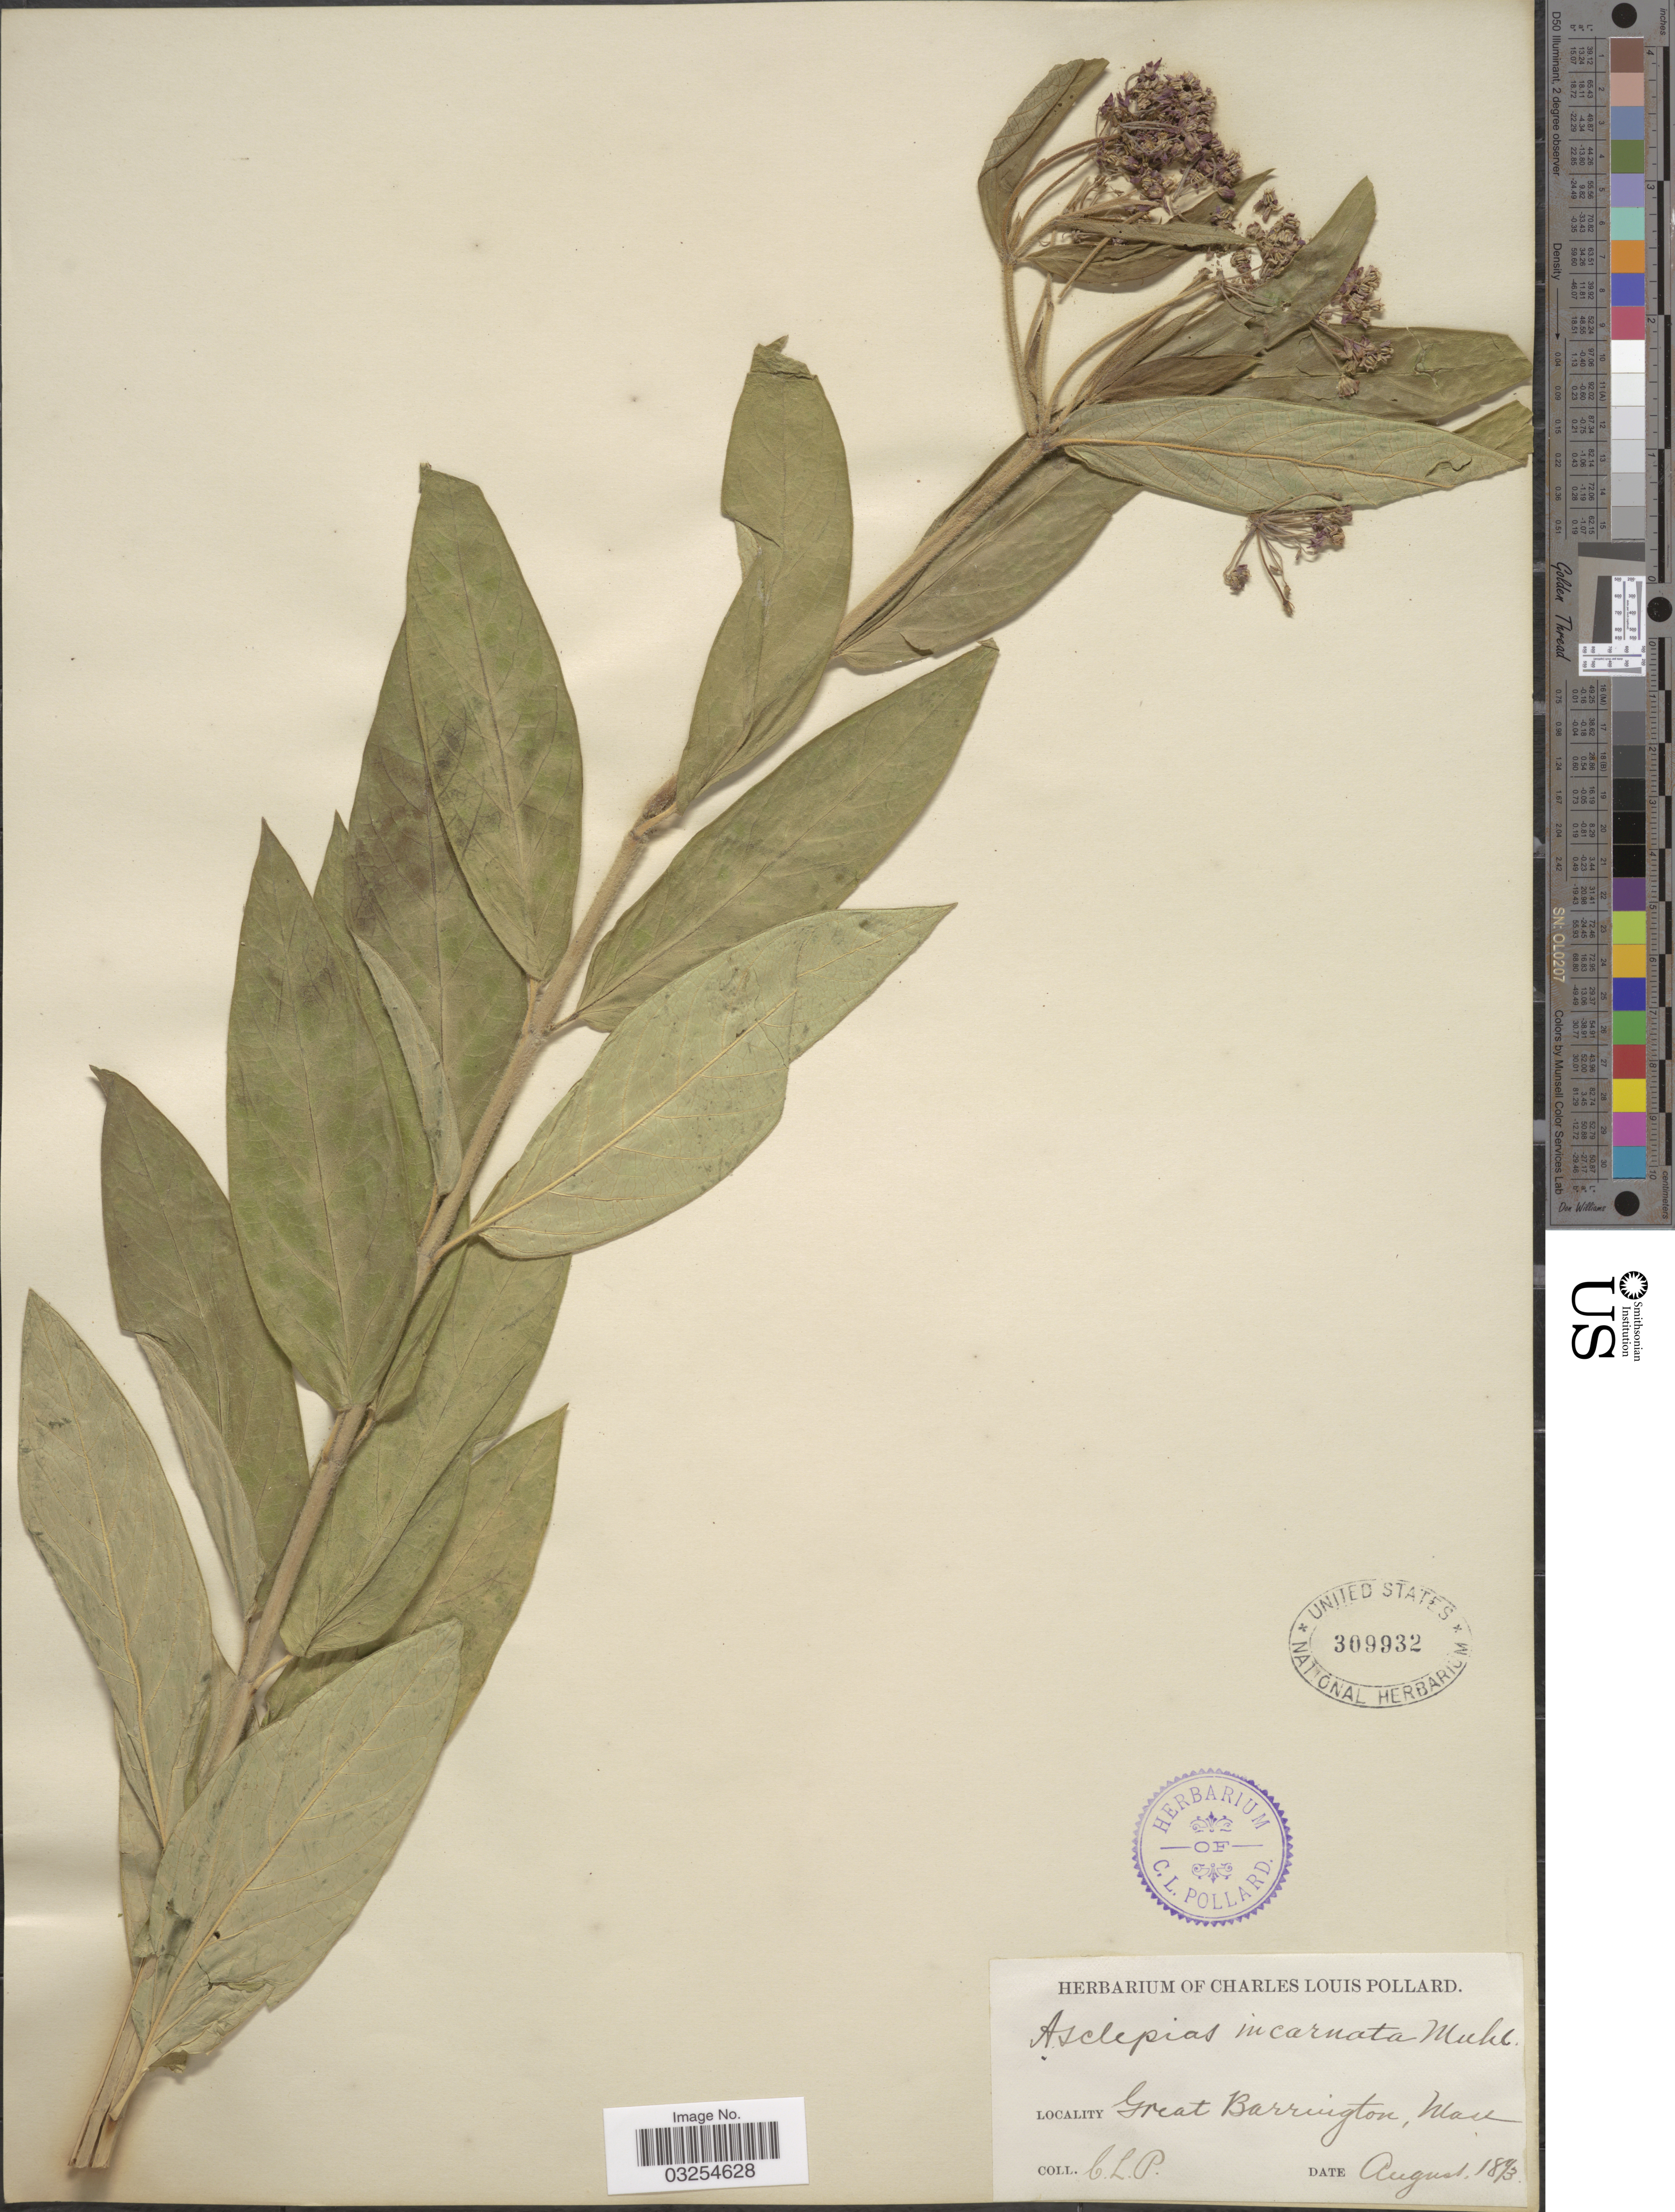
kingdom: Plantae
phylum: Tracheophyta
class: Magnoliopsida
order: Gentianales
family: Apocynaceae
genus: Asclepias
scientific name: Asclepias incarnata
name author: L.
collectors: C. L. Pollard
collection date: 1893-08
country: United States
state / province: Massachusetts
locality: Great Barrington.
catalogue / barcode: US 309932